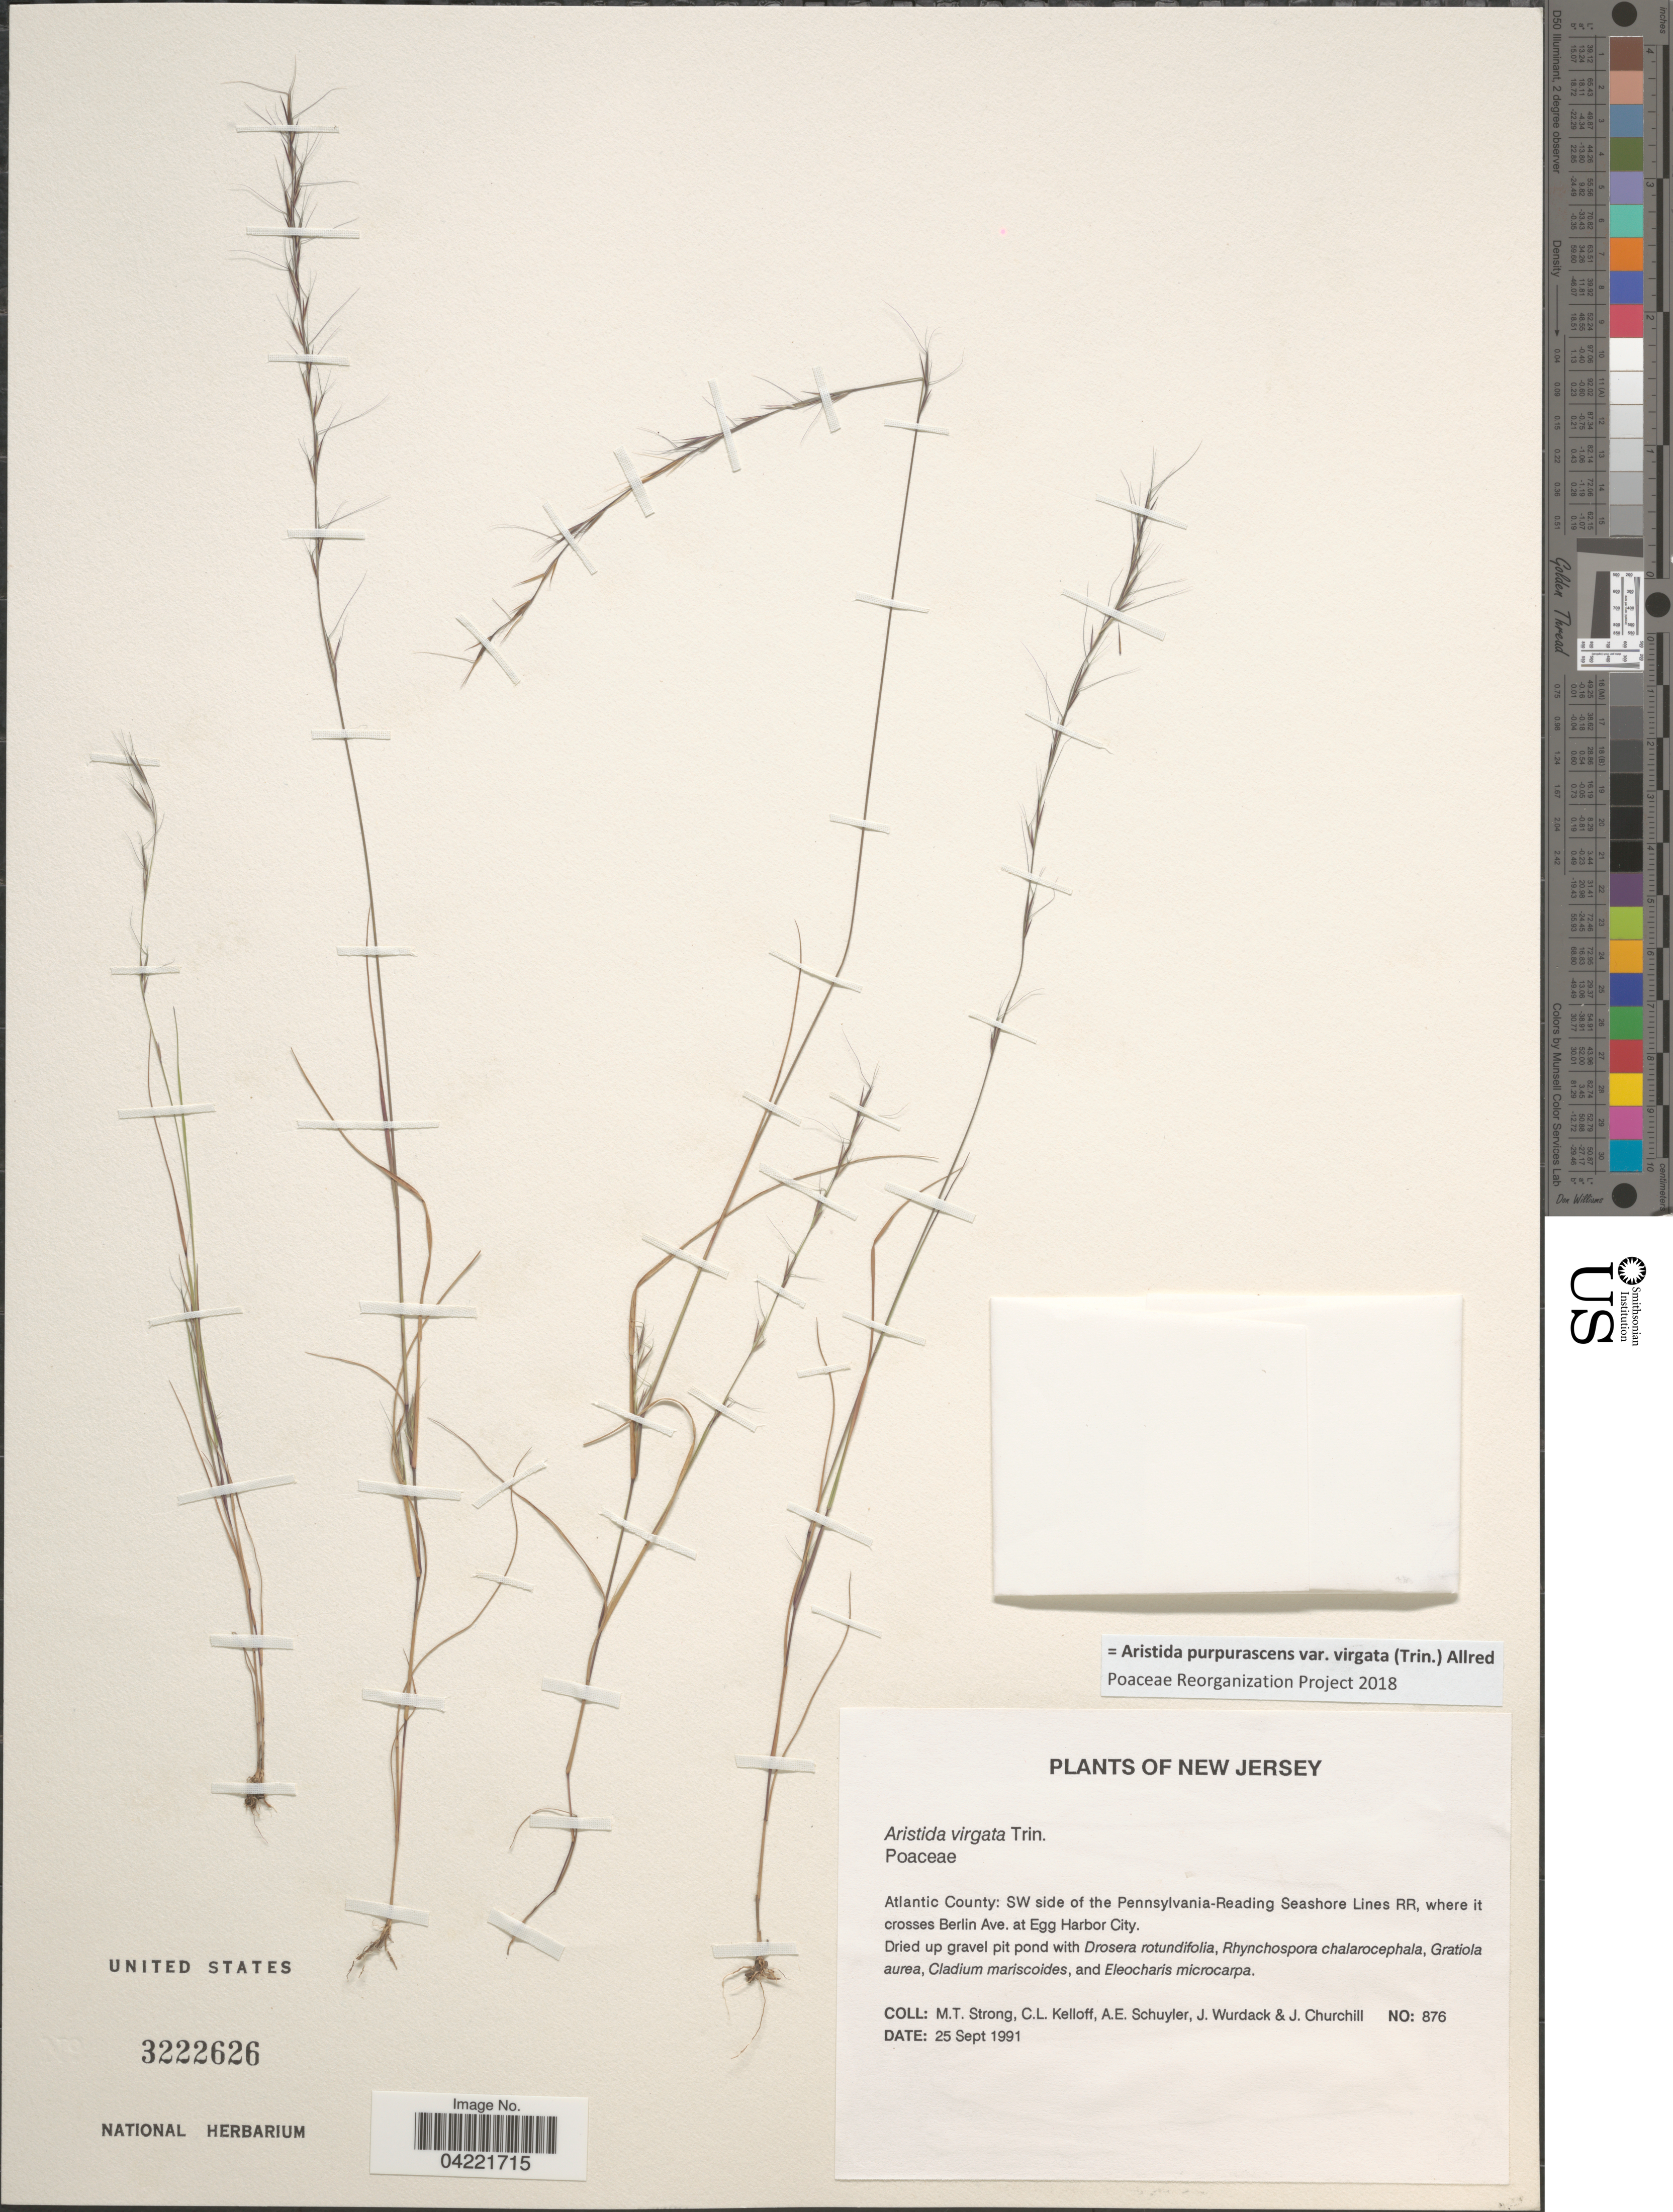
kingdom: Plantae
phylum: Tracheophyta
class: Liliopsida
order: Poales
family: Poaceae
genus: Aristida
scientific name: Aristida purpurascens var. virgata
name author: (Trin.) Allred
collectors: M. T. Strong, C. L. Kelloff, A. Schuyler, J. J. Wurdack & J. Churchill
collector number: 876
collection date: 1991-09-25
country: United States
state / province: New Jersey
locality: Atlantic County: SW side of the Pennsylvania-Reading Seashore Lines RR, where it crosses Berlin Ave, at Egg Harbor City.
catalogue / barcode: US 3222626